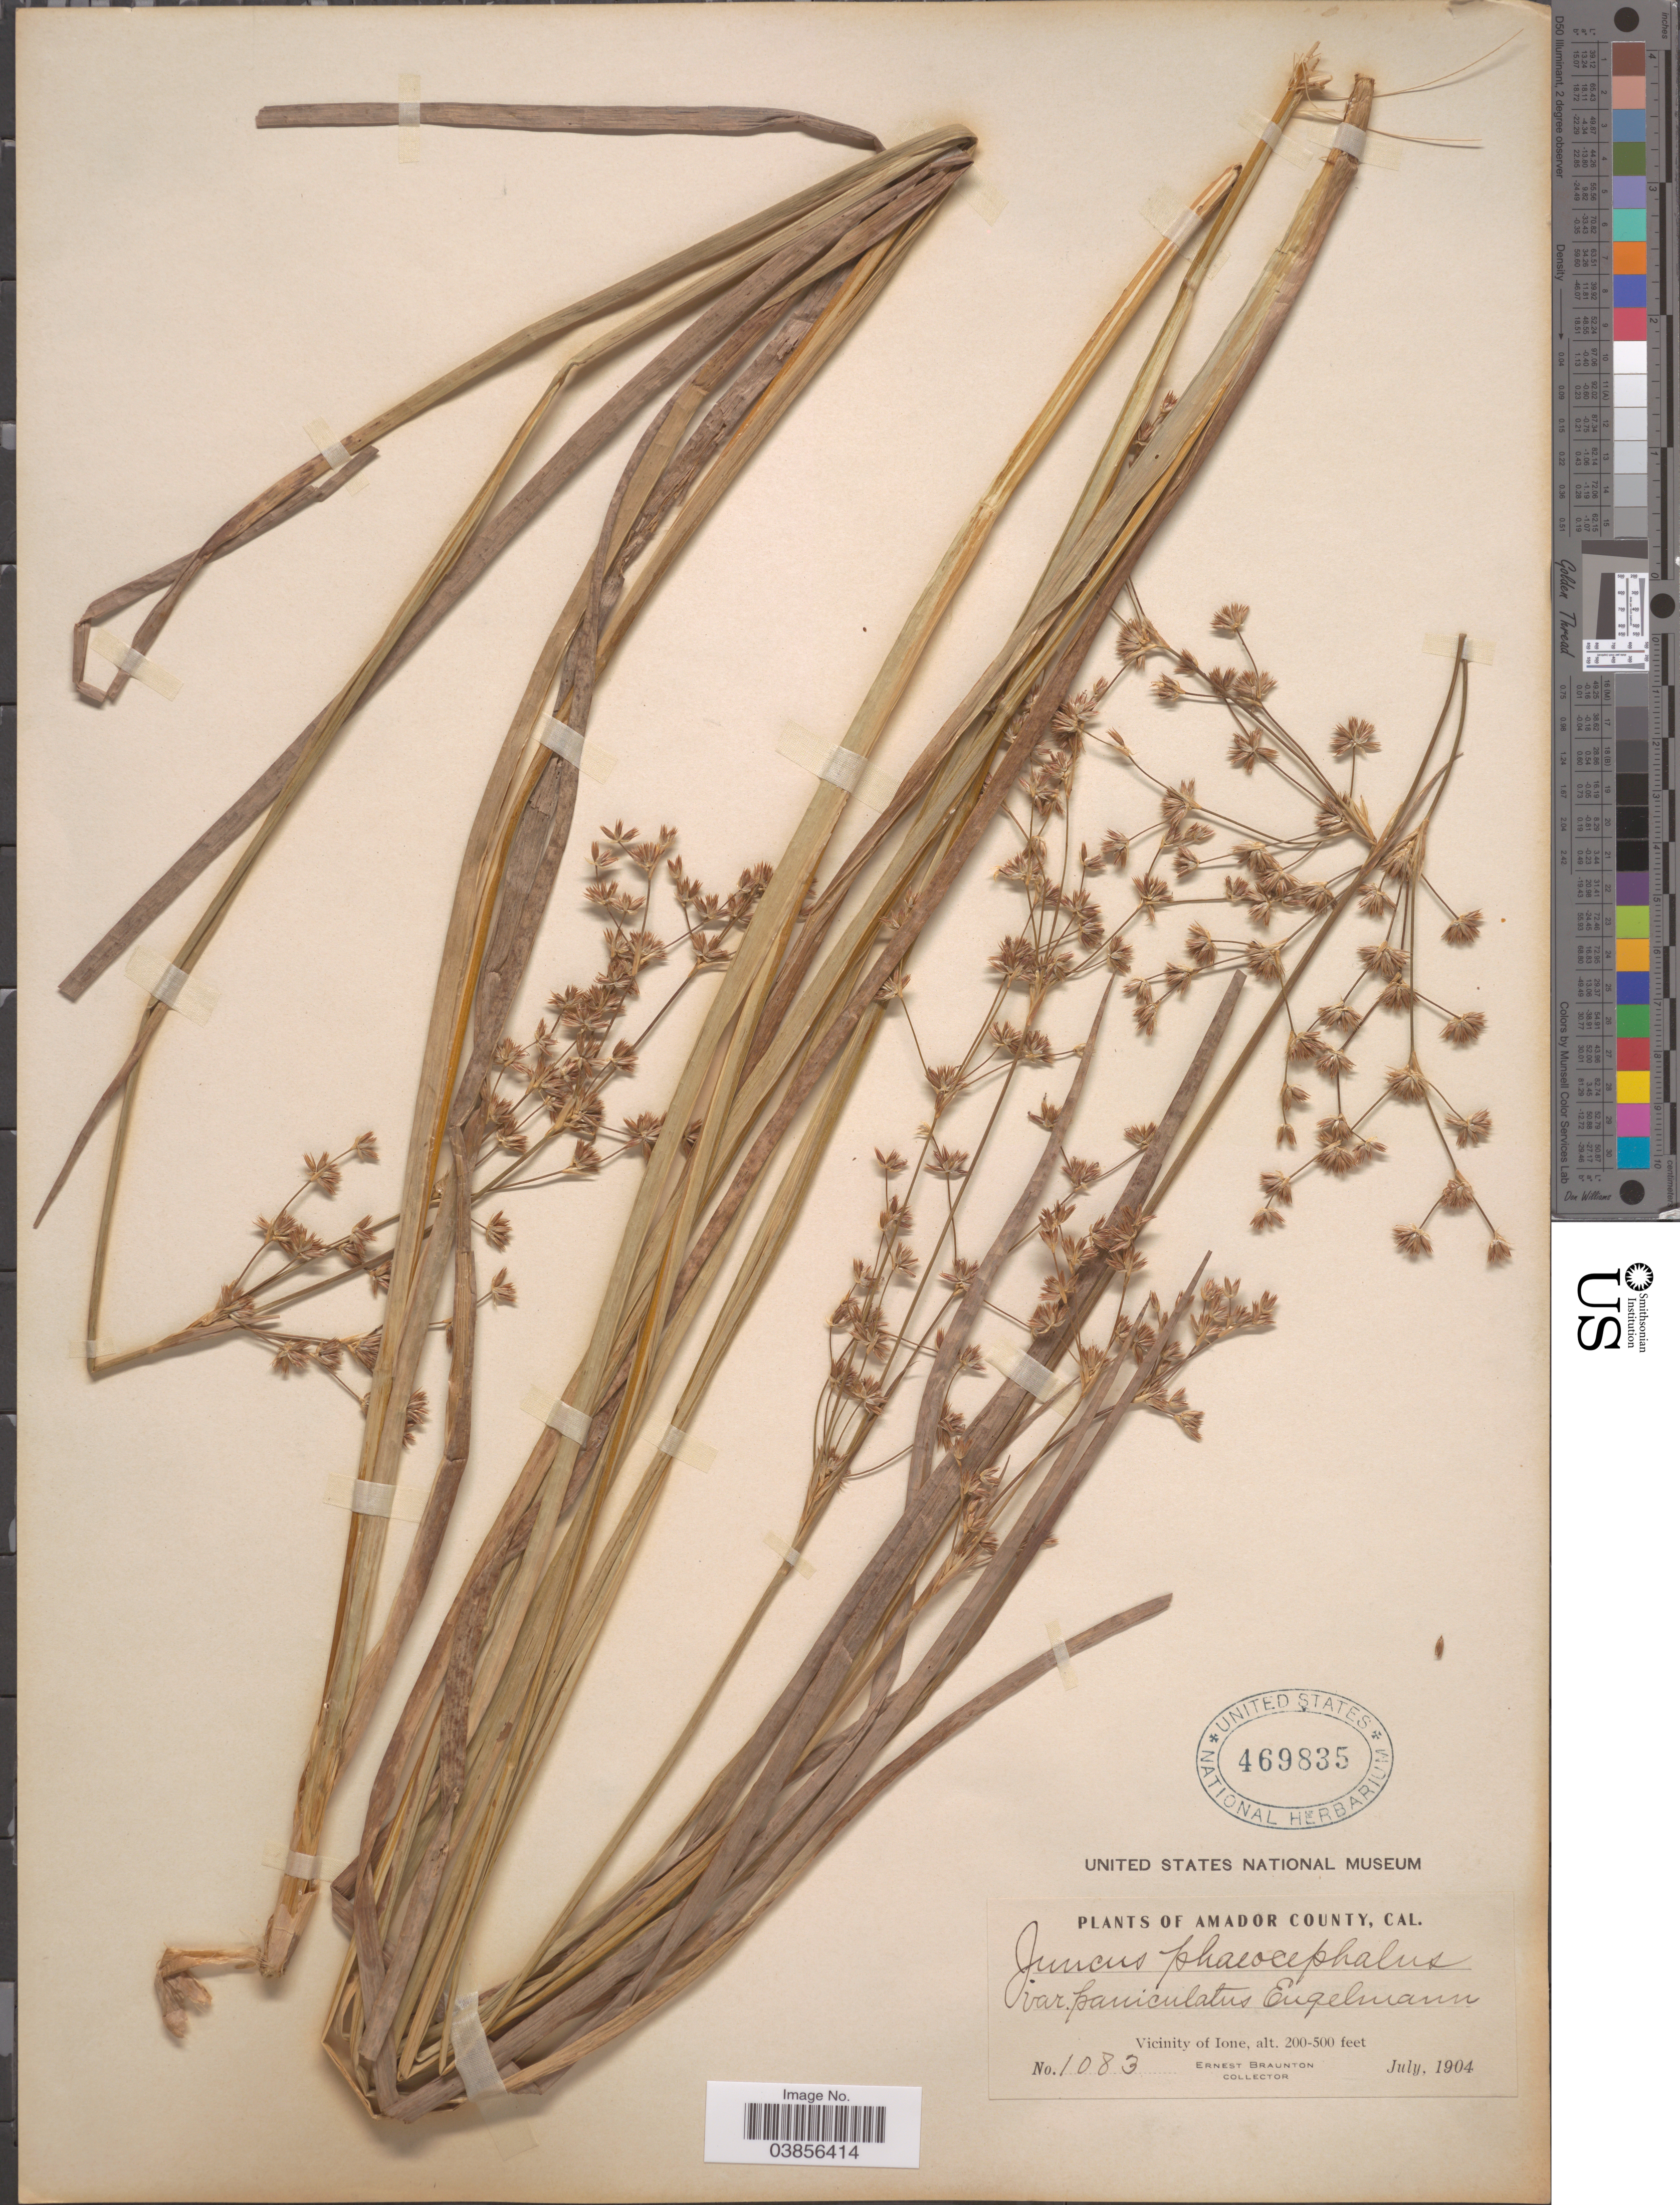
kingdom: Plantae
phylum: Tracheophyta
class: Liliopsida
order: Poales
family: Juncaceae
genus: Juncus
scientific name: Juncus phaeocephalus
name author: Engelm.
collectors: E. Braunton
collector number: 1083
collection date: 1904-07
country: United States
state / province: California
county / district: Amador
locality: Amador County. Vicinity of Ione.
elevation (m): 61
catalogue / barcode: US 469835